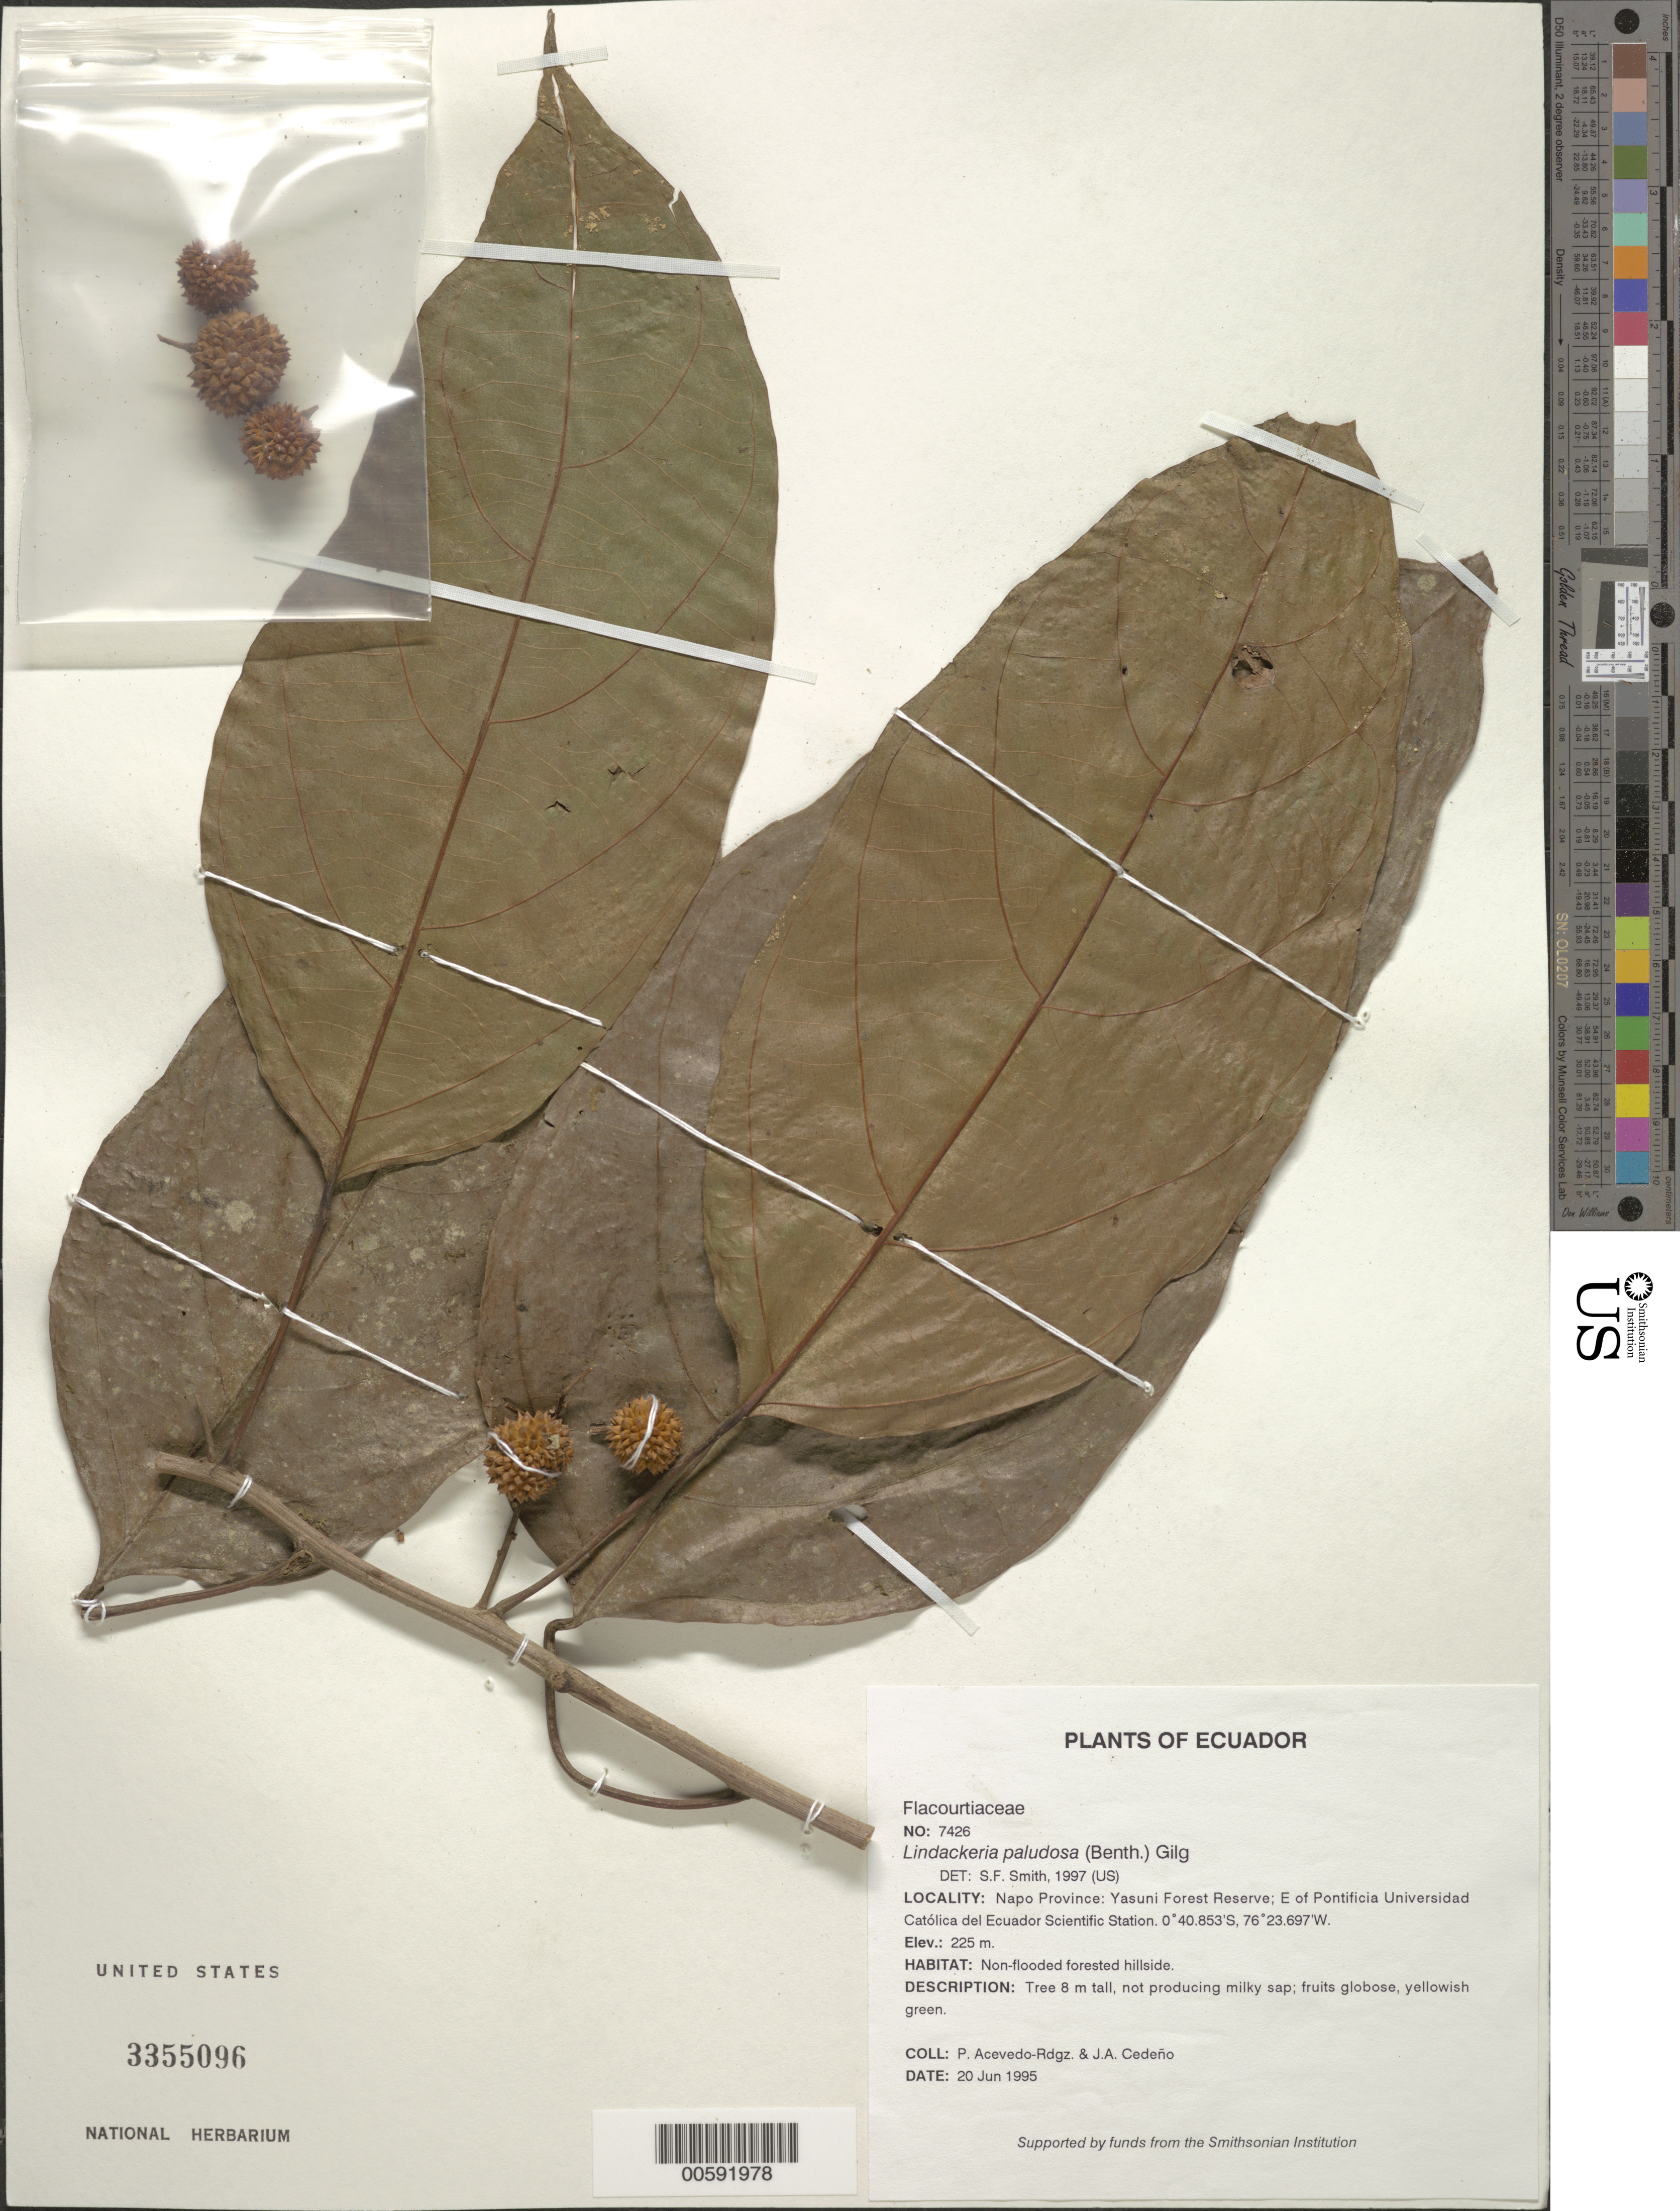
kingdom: Plantae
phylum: Tracheophyta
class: Magnoliopsida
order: Malpighiales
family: Achariaceae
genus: Lindackeria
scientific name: Lindackeria paludosa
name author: (Benth.) Gilg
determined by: Smith, Stephen F., (US), NMNH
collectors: P. Acevedo-Rodr. & J. A. Cedeño M.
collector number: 7426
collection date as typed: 20 Jun 1995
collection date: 1995-06-20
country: Ecuador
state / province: Napo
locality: Napo Province: Yasuni Forest Reserve; E of Pontificia Universidad Católica del Ecuador Scientific Station.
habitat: Non-flooded forested hillside.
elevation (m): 225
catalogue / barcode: US 3355096